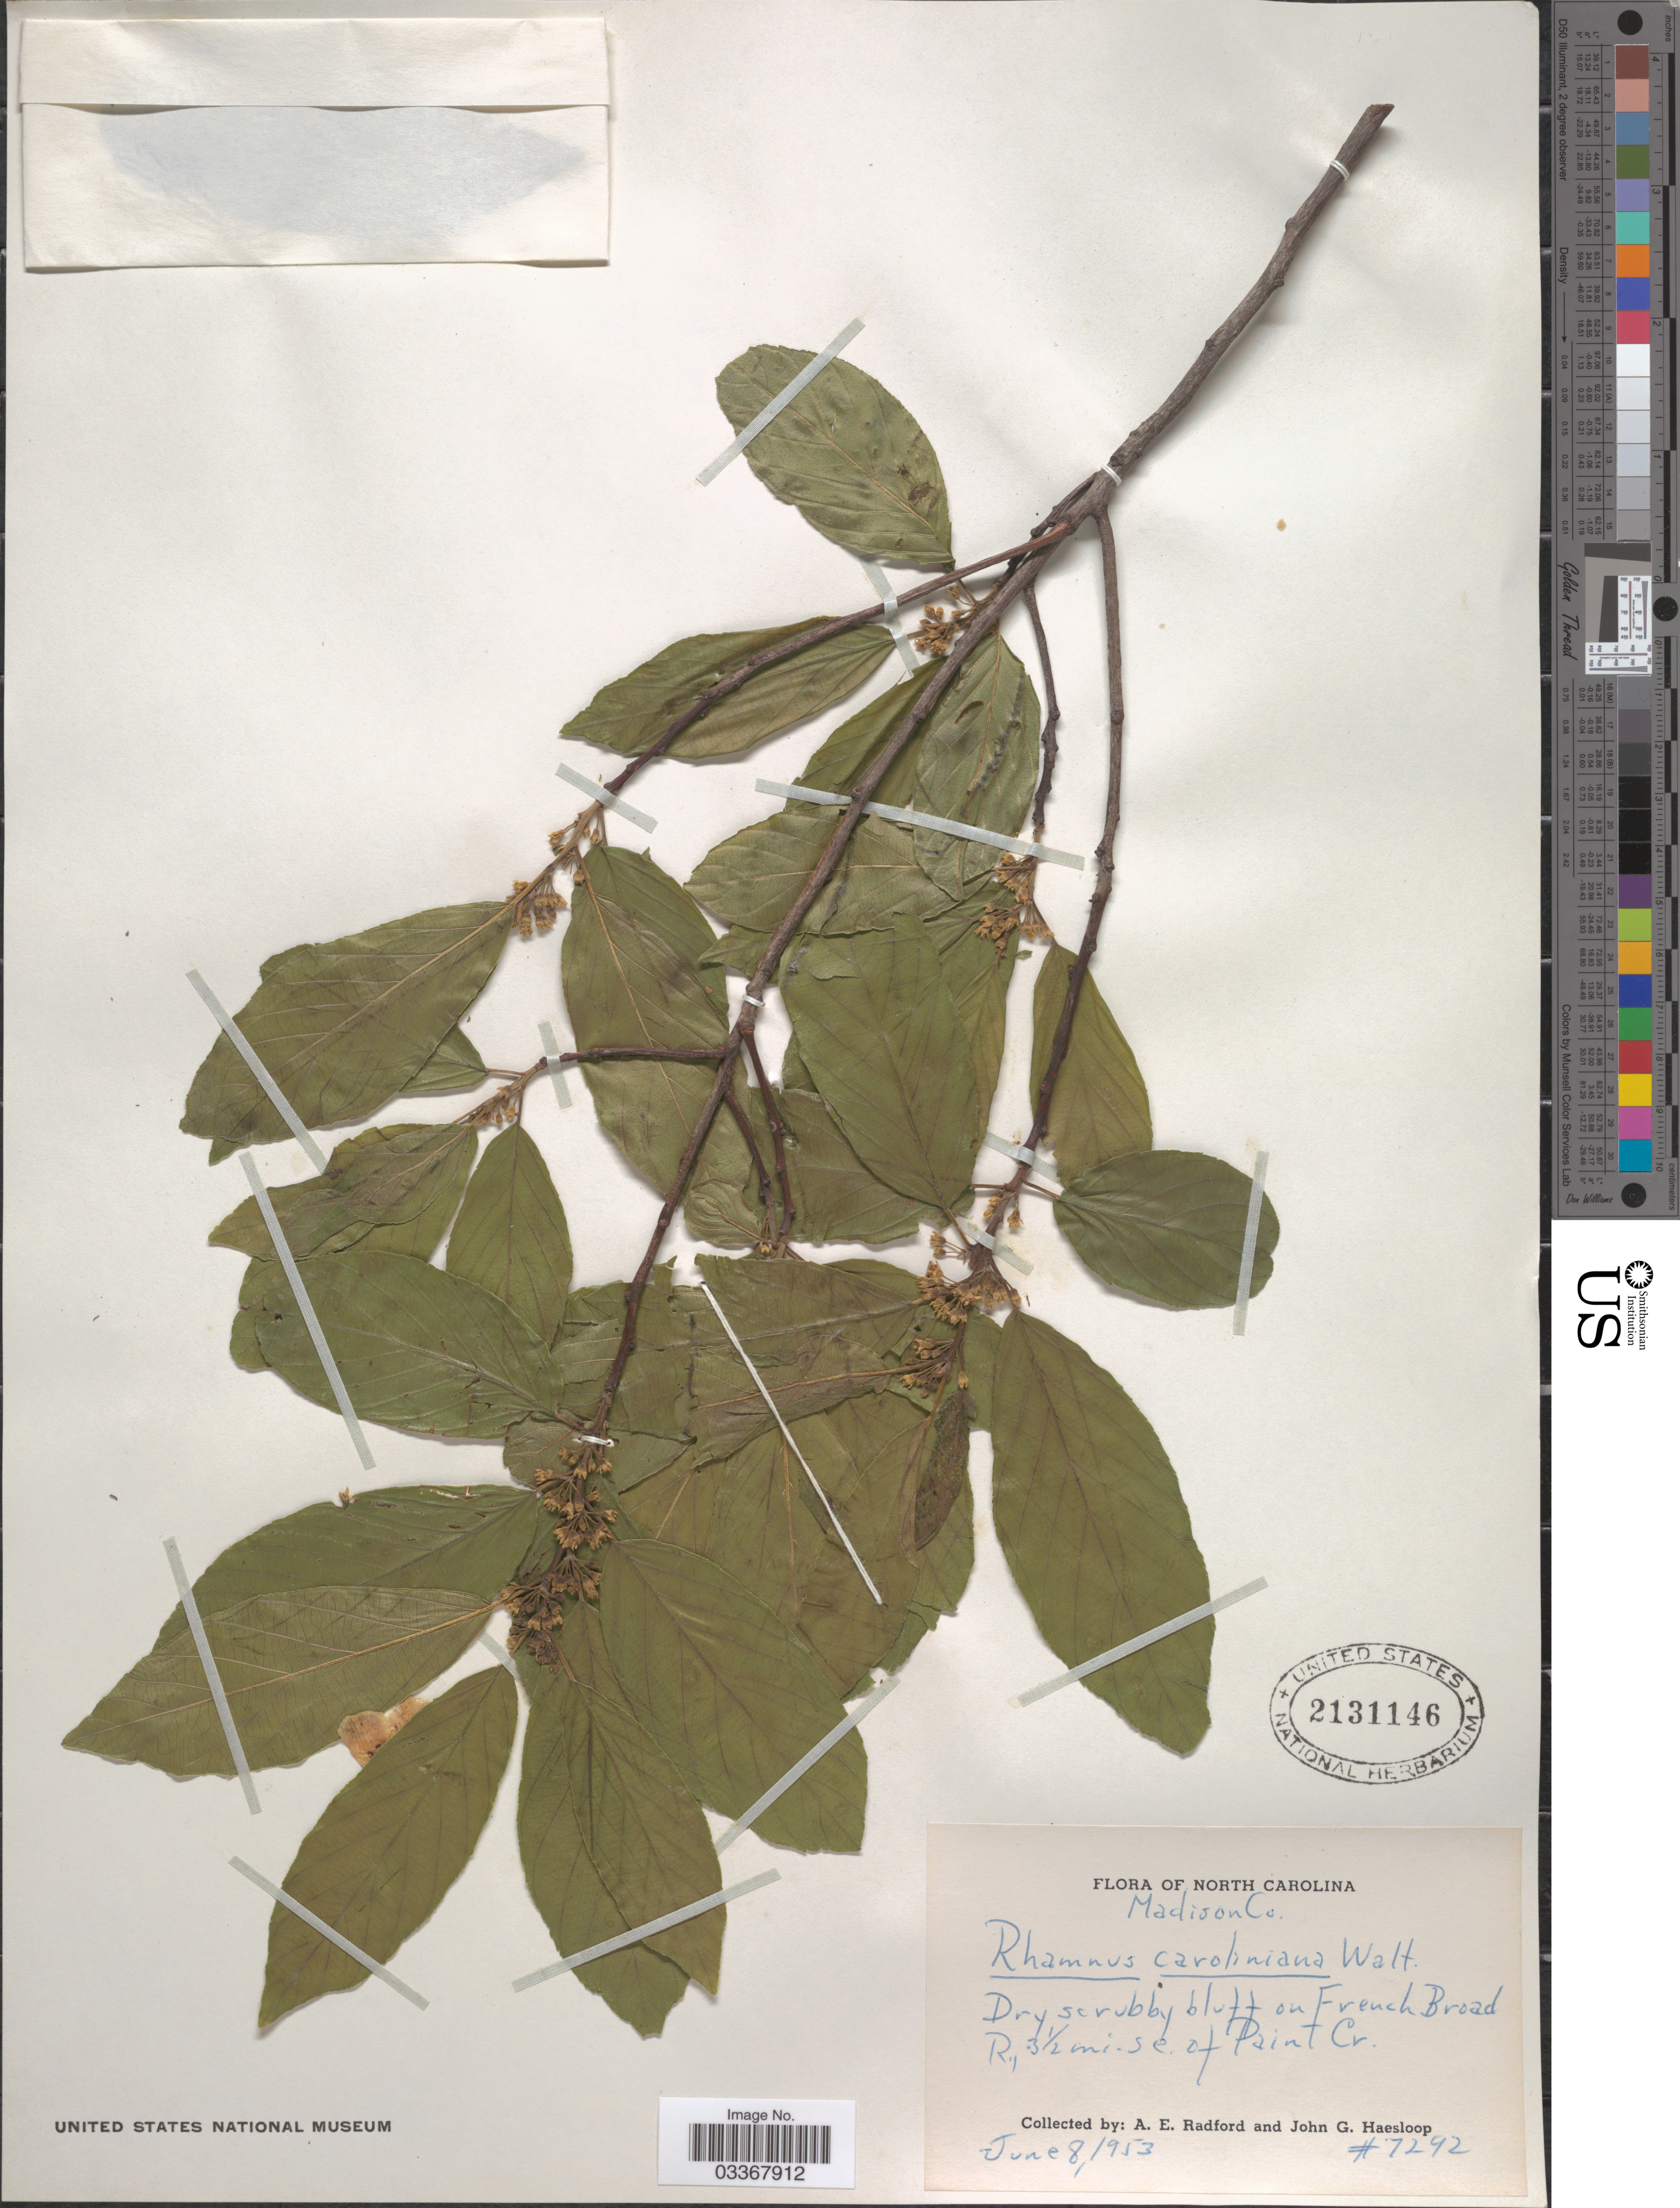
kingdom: Plantae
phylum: Tracheophyta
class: Magnoliopsida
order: Rosales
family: Rhamnaceae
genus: Frangula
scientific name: Frangula caroliniana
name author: (Walter) A. Gray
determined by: Strong, Mark T., (BOT), Smithsonian Institution - National Museum of Natural History (UNITED STATES)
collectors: A. E. Radford & J. Haesloop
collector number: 7292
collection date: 1953-06-08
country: United States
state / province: North Carolina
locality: Madison Co., Dry scrubby bluff on French Broad R., 3½ mi. s.e. of Paint Cr.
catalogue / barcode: US 2131146